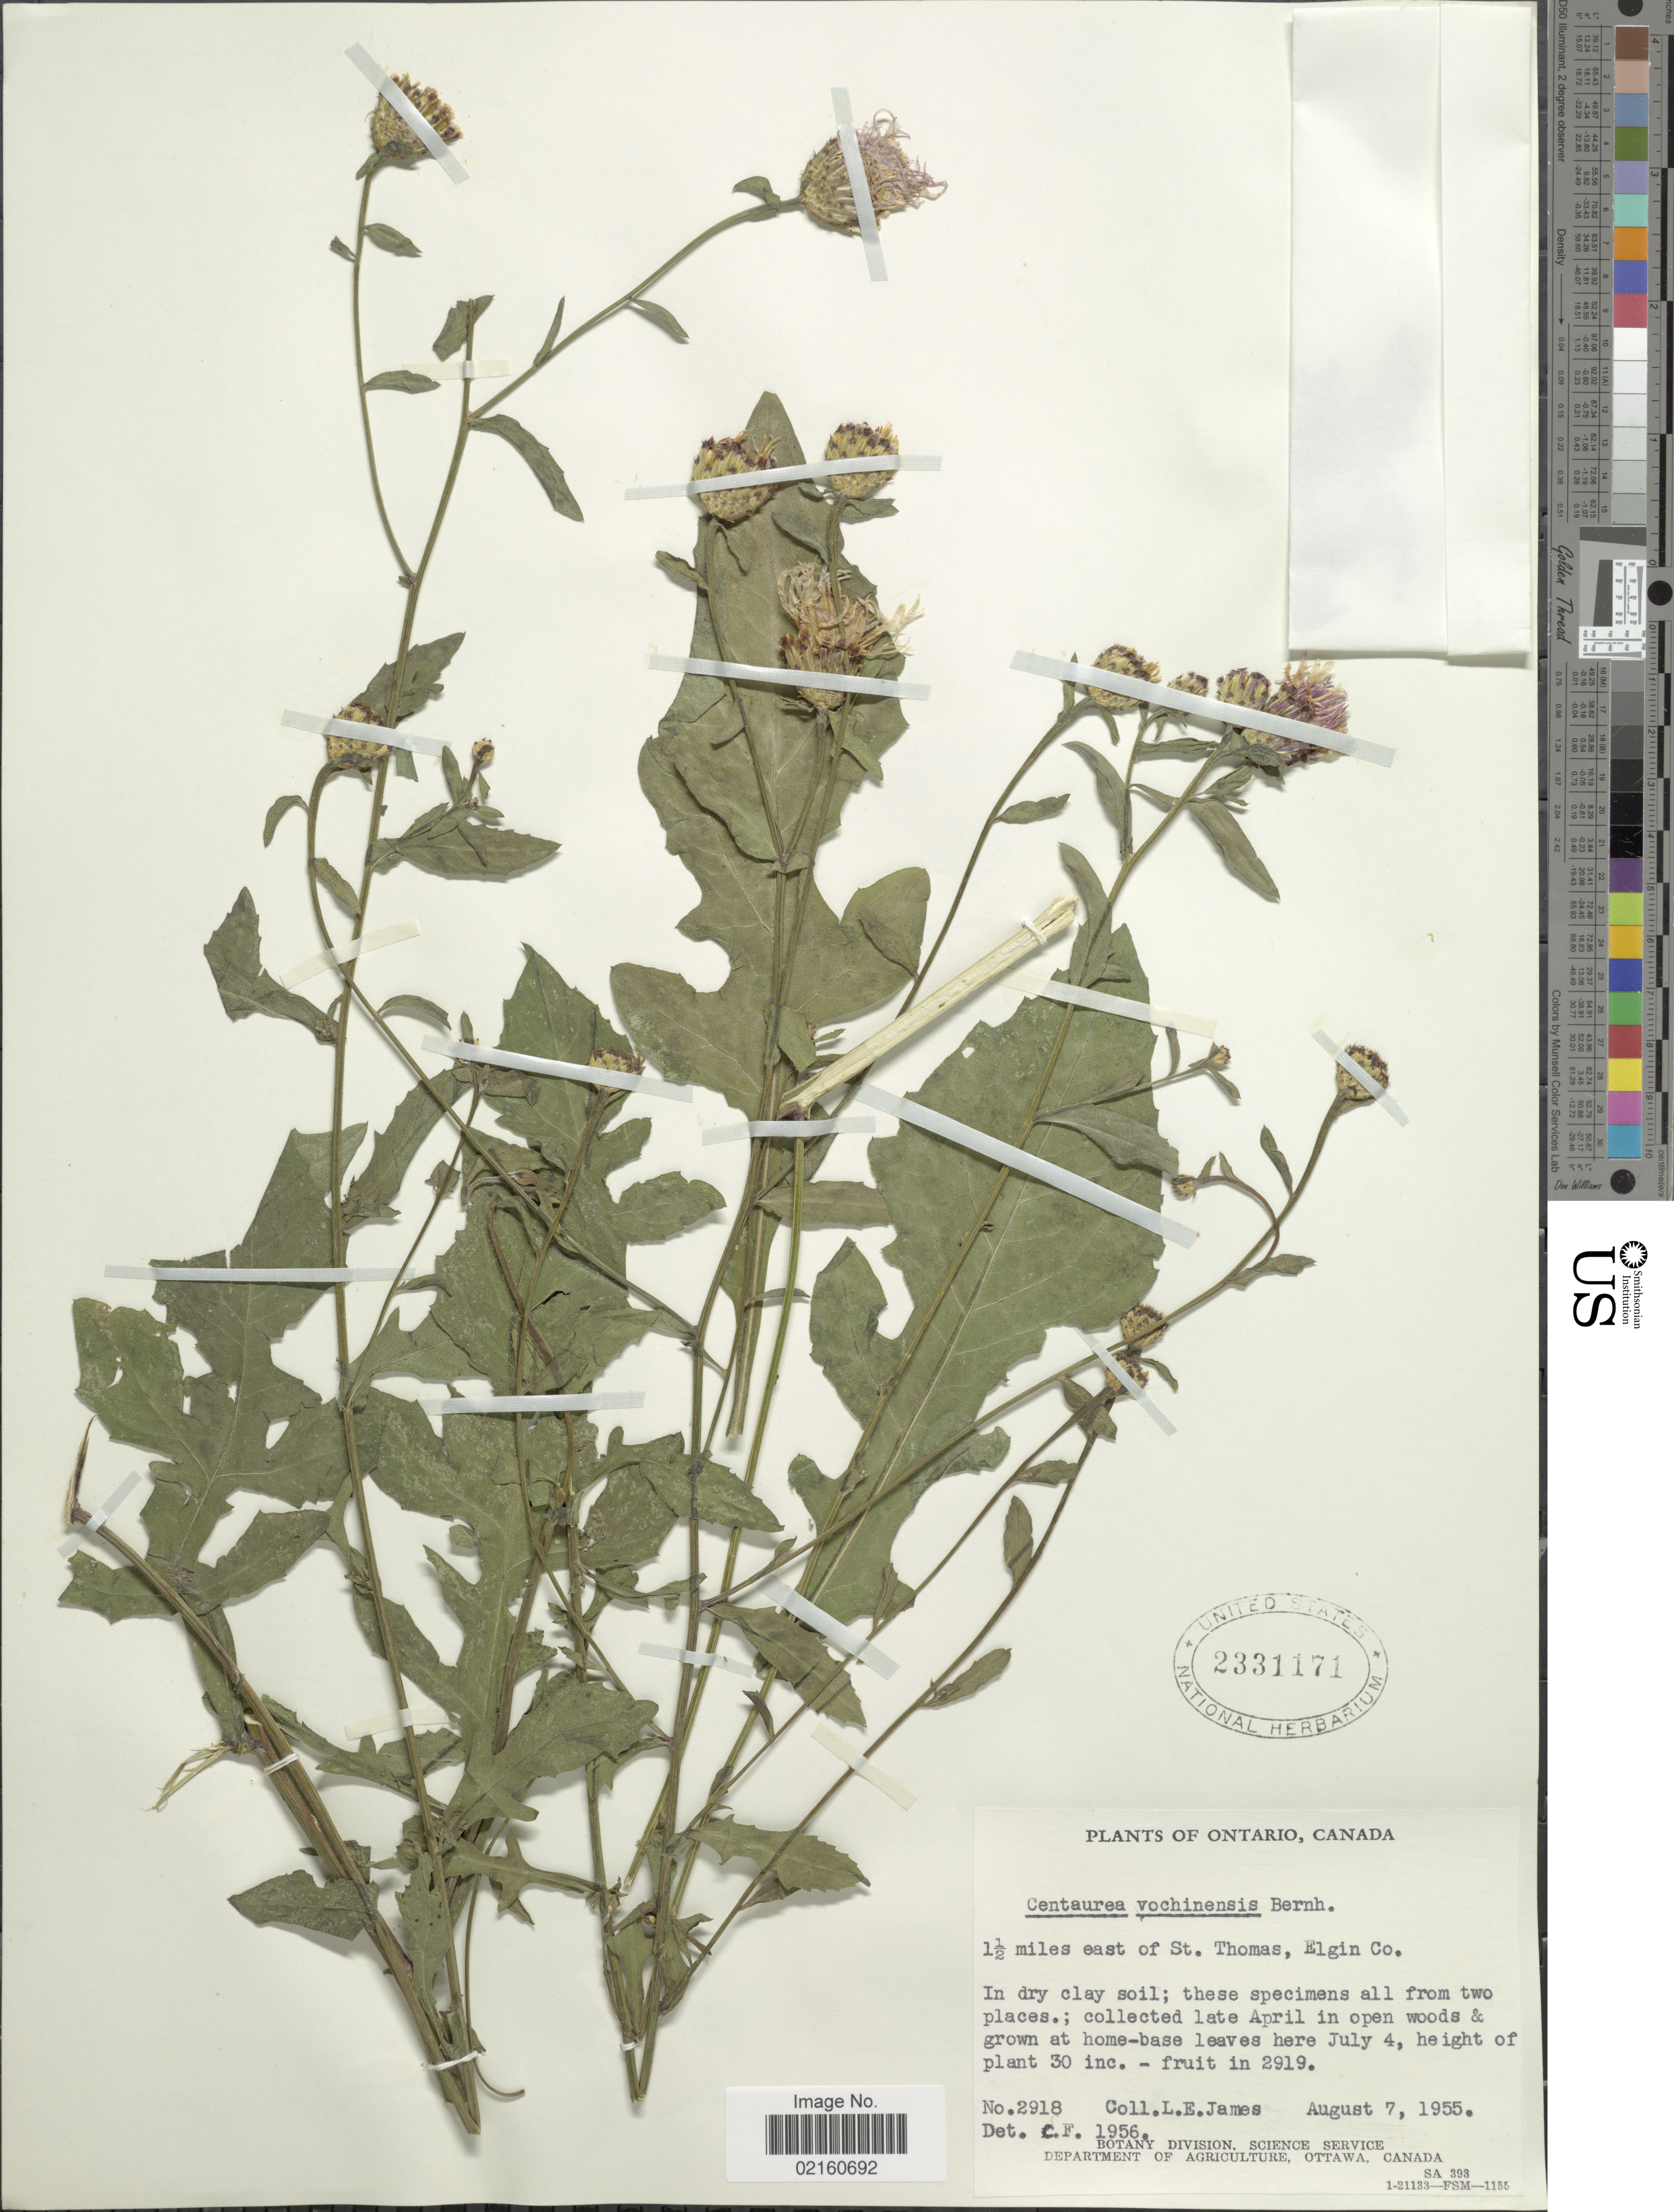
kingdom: Plantae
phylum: Tracheophyta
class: Magnoliopsida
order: Asterales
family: Asteraceae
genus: Centaurea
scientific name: Centaurea nigrescens subsp. vochinensis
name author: (Bernh. ex Rchb.) Nyman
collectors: L. E. James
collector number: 2918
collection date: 1955-08-07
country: Canada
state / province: Ontario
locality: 1½ miles east of St. Thomas, Elgin Co.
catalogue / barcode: US 2331171